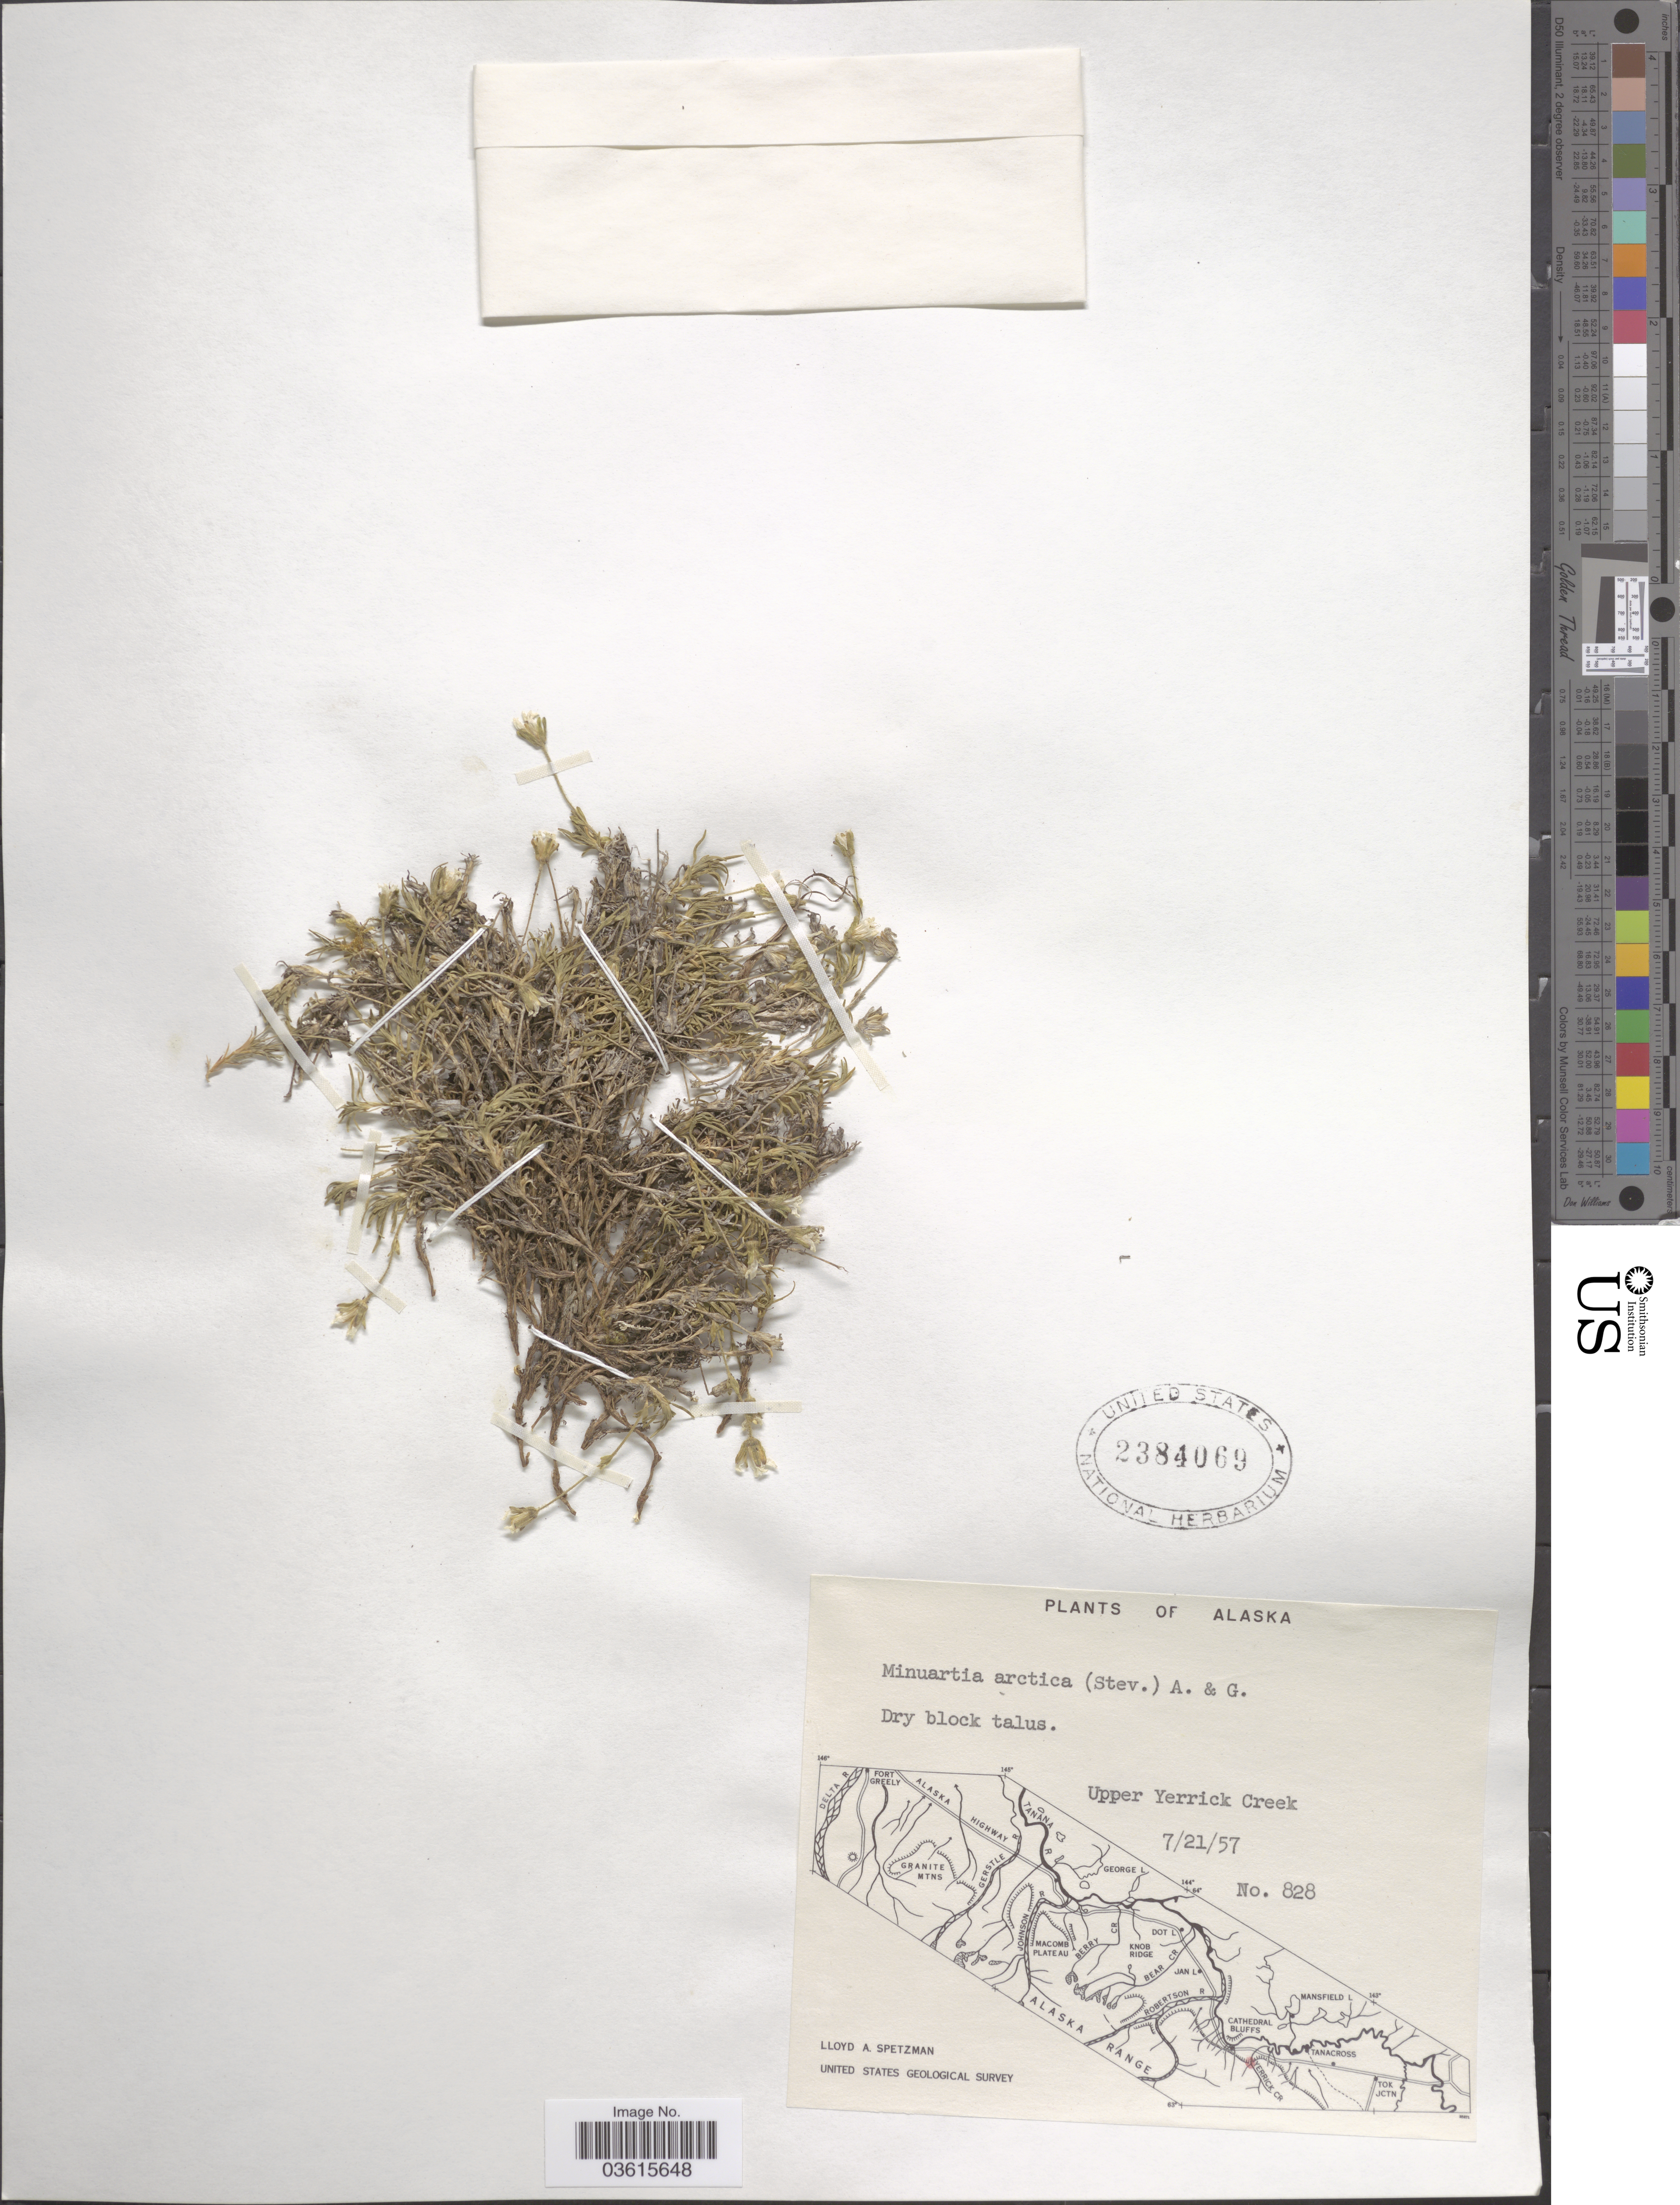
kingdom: Plantae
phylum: Tracheophyta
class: Magnoliopsida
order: Caryophyllales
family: Caryophyllaceae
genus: Cherleria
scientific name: Cherleria arctica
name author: (Steven ex Ser.) A.J. Moore & Dillenb.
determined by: Strong, M. T., (US), Smithsonian Institution - National Museum of Natural History (UNITED STATES)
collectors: L. Spetzman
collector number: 828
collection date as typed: Transcribed d/m/y: 21/7/57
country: United States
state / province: Alaska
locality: Upper Yerrick Creek.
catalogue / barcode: US 2384069